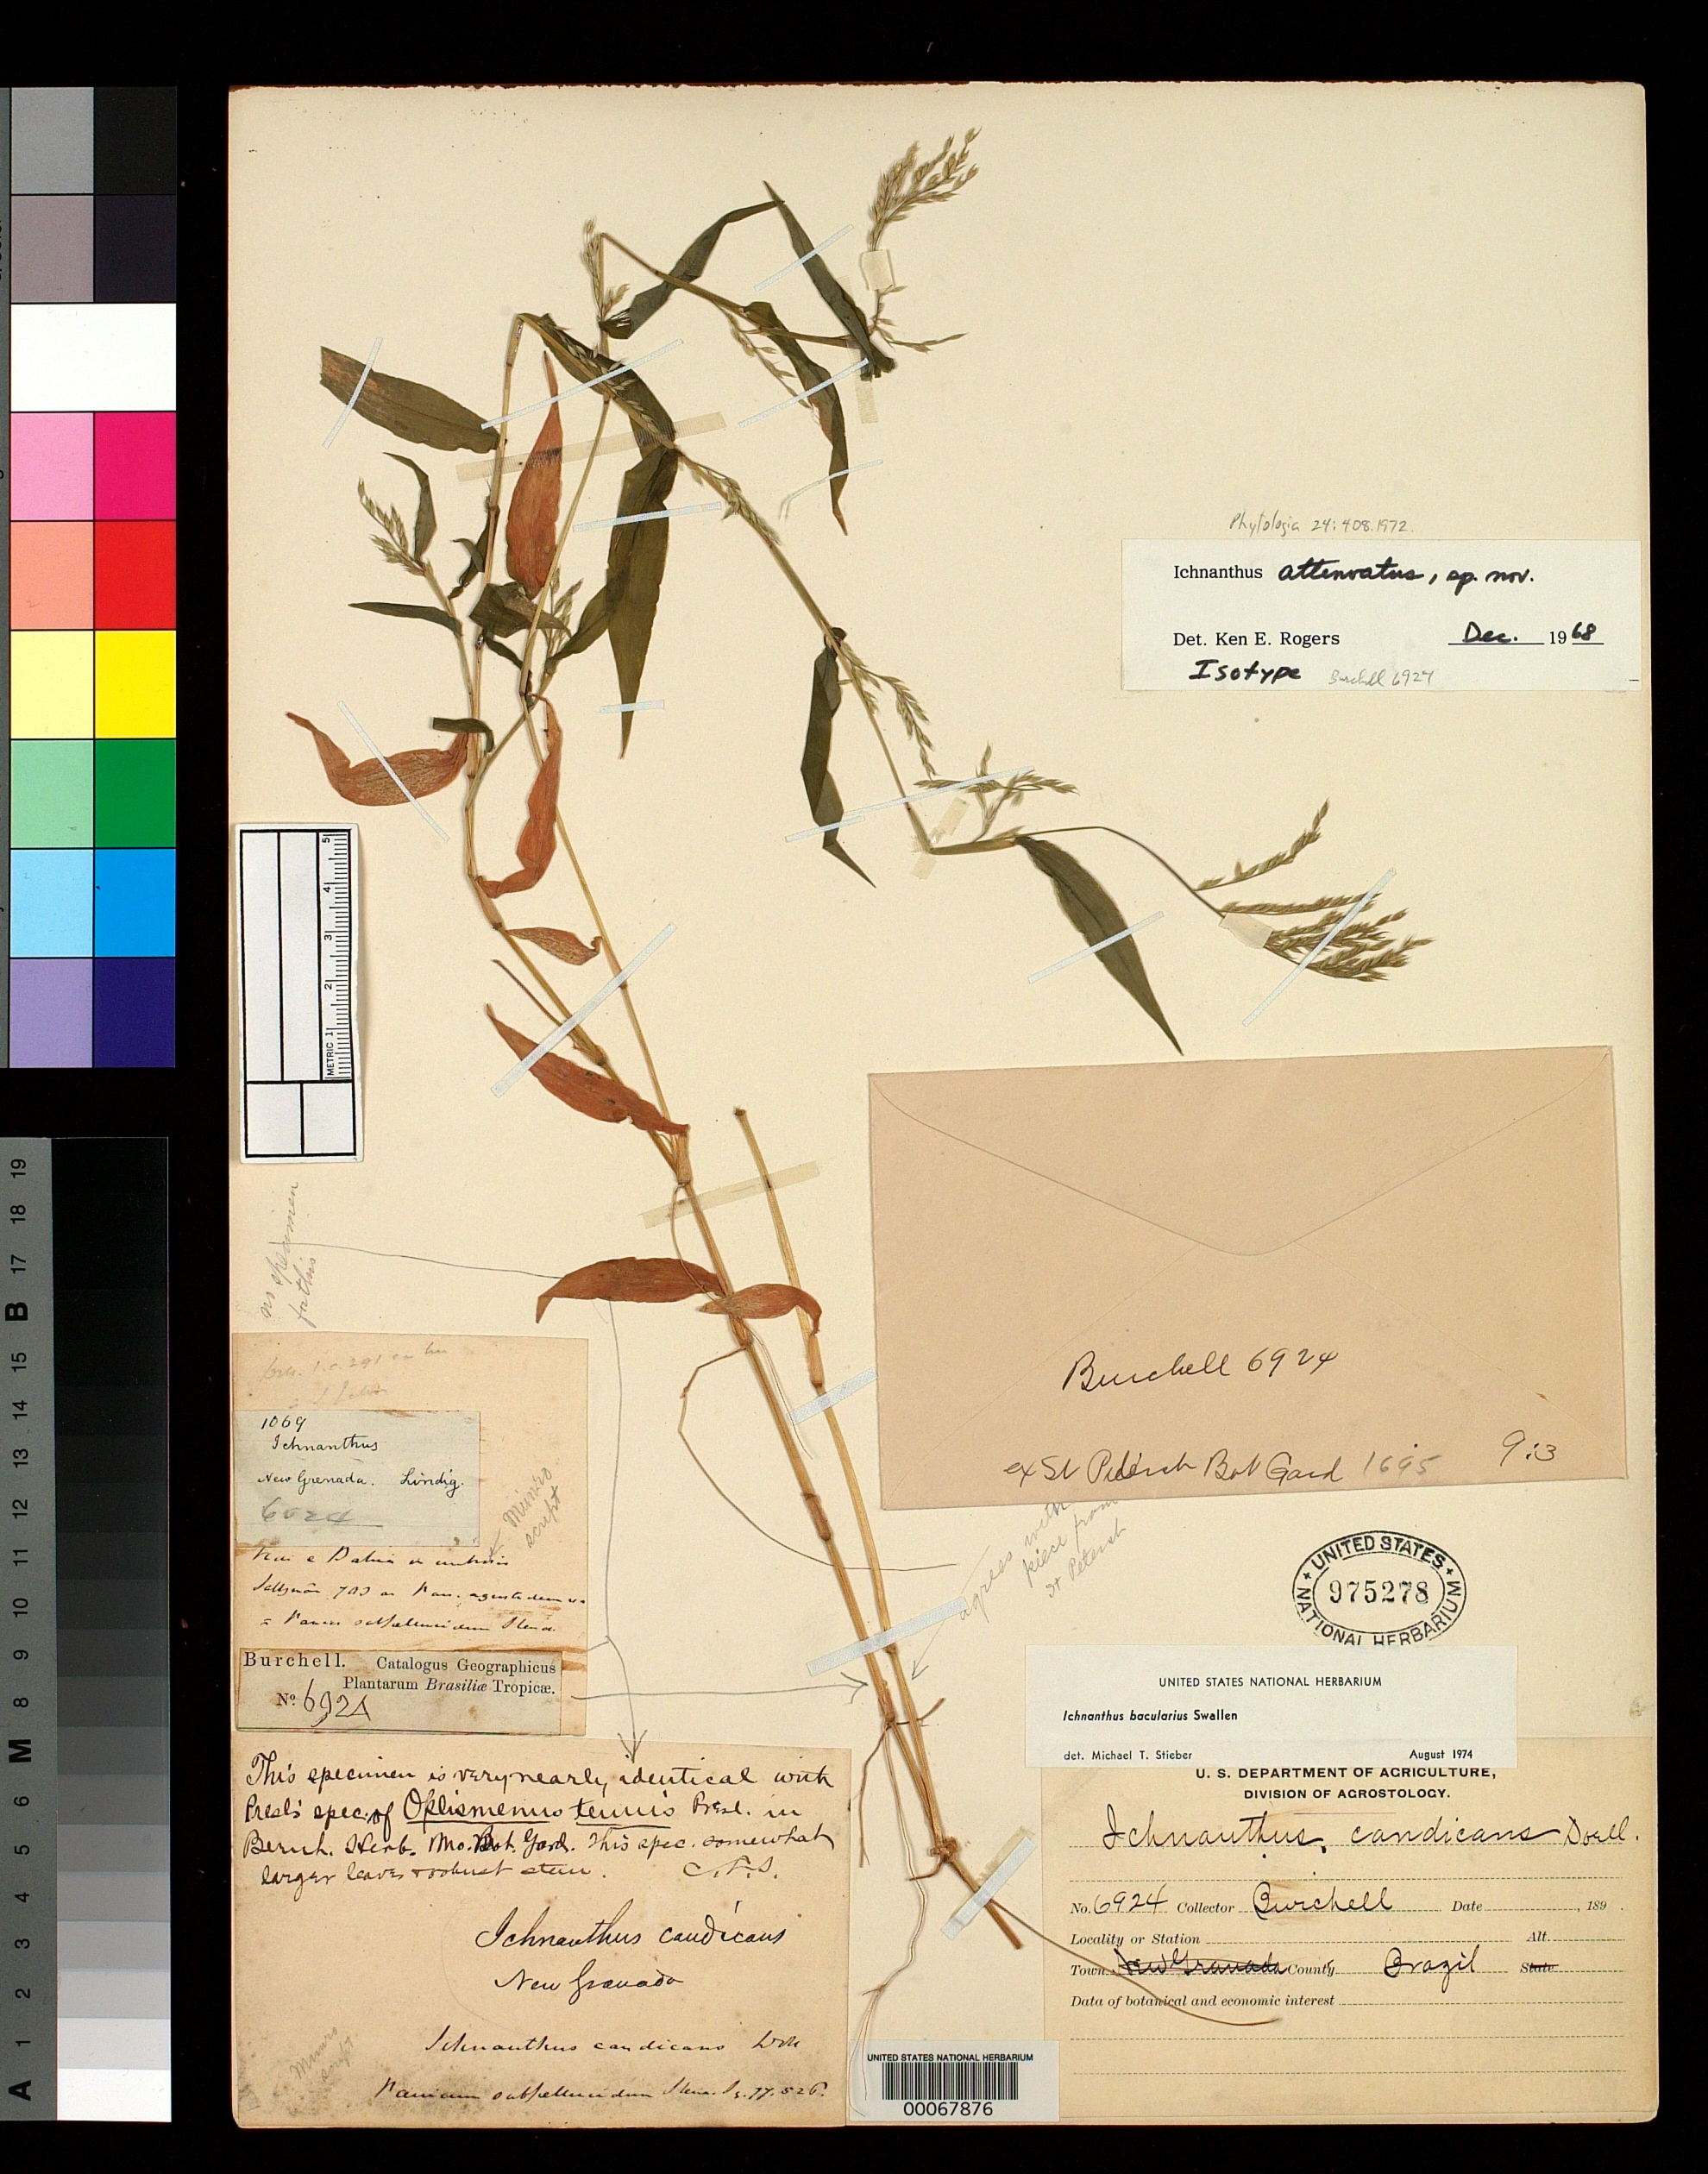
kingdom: Plantae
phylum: Tracheophyta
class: Liliopsida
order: Poales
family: Poaceae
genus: Ichnanthus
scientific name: Ichnanthus attenuatus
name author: K.E. Rogers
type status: Isotype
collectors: W. J. Burchell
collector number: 6924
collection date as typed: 15 May 1926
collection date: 1926-05-15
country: Brazil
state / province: Minas Gerais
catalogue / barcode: US 975378